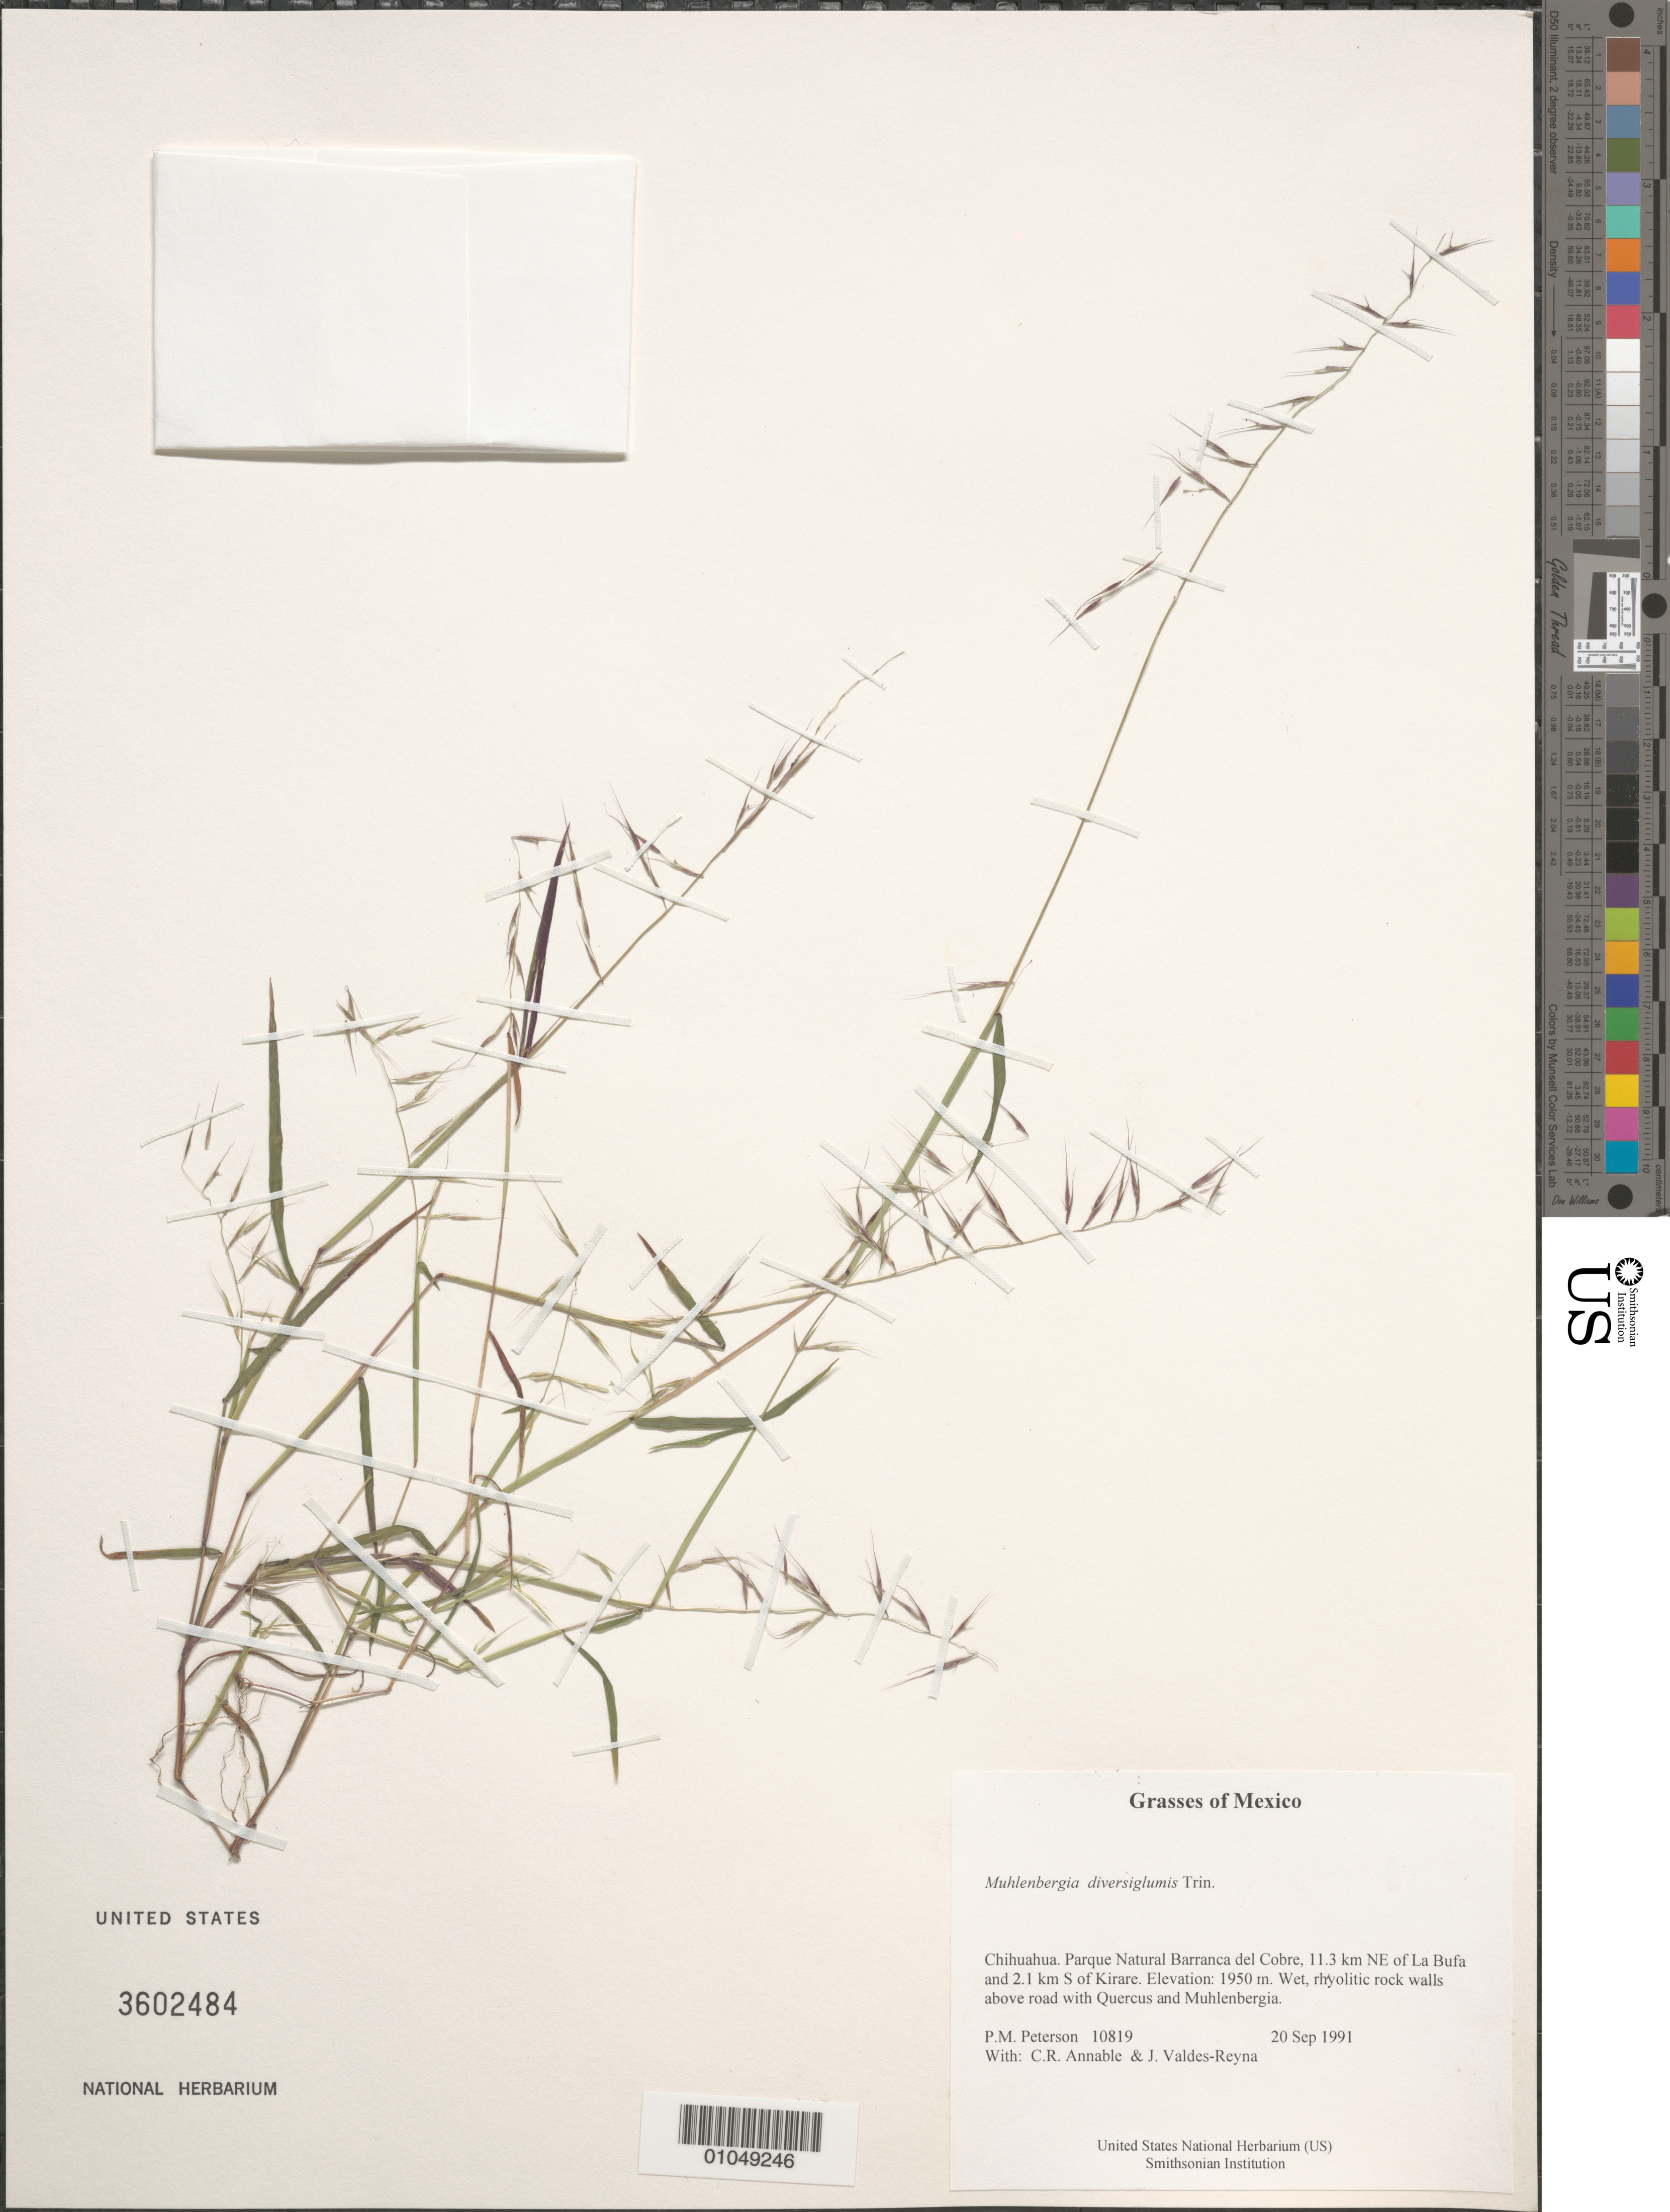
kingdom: Plantae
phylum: Tracheophyta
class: Liliopsida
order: Poales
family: Poaceae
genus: Muhlenbergia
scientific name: Muhlenbergia diversiglumis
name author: Trin.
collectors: P. M. Peterson, C. R. Annable & J. Valdés-Reyna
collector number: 10819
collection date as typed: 20 Sep 1991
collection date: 1991-09-20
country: Mexico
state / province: Chihuahua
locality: Parque Natural Barranca del Cobre, 11.3 km NE of La Bufa and 2.1 km S of Kirare.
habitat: Wet, rhyolitic rock walls above road with Quercus and Muhlenbergia.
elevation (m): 1950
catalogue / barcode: US 3602484